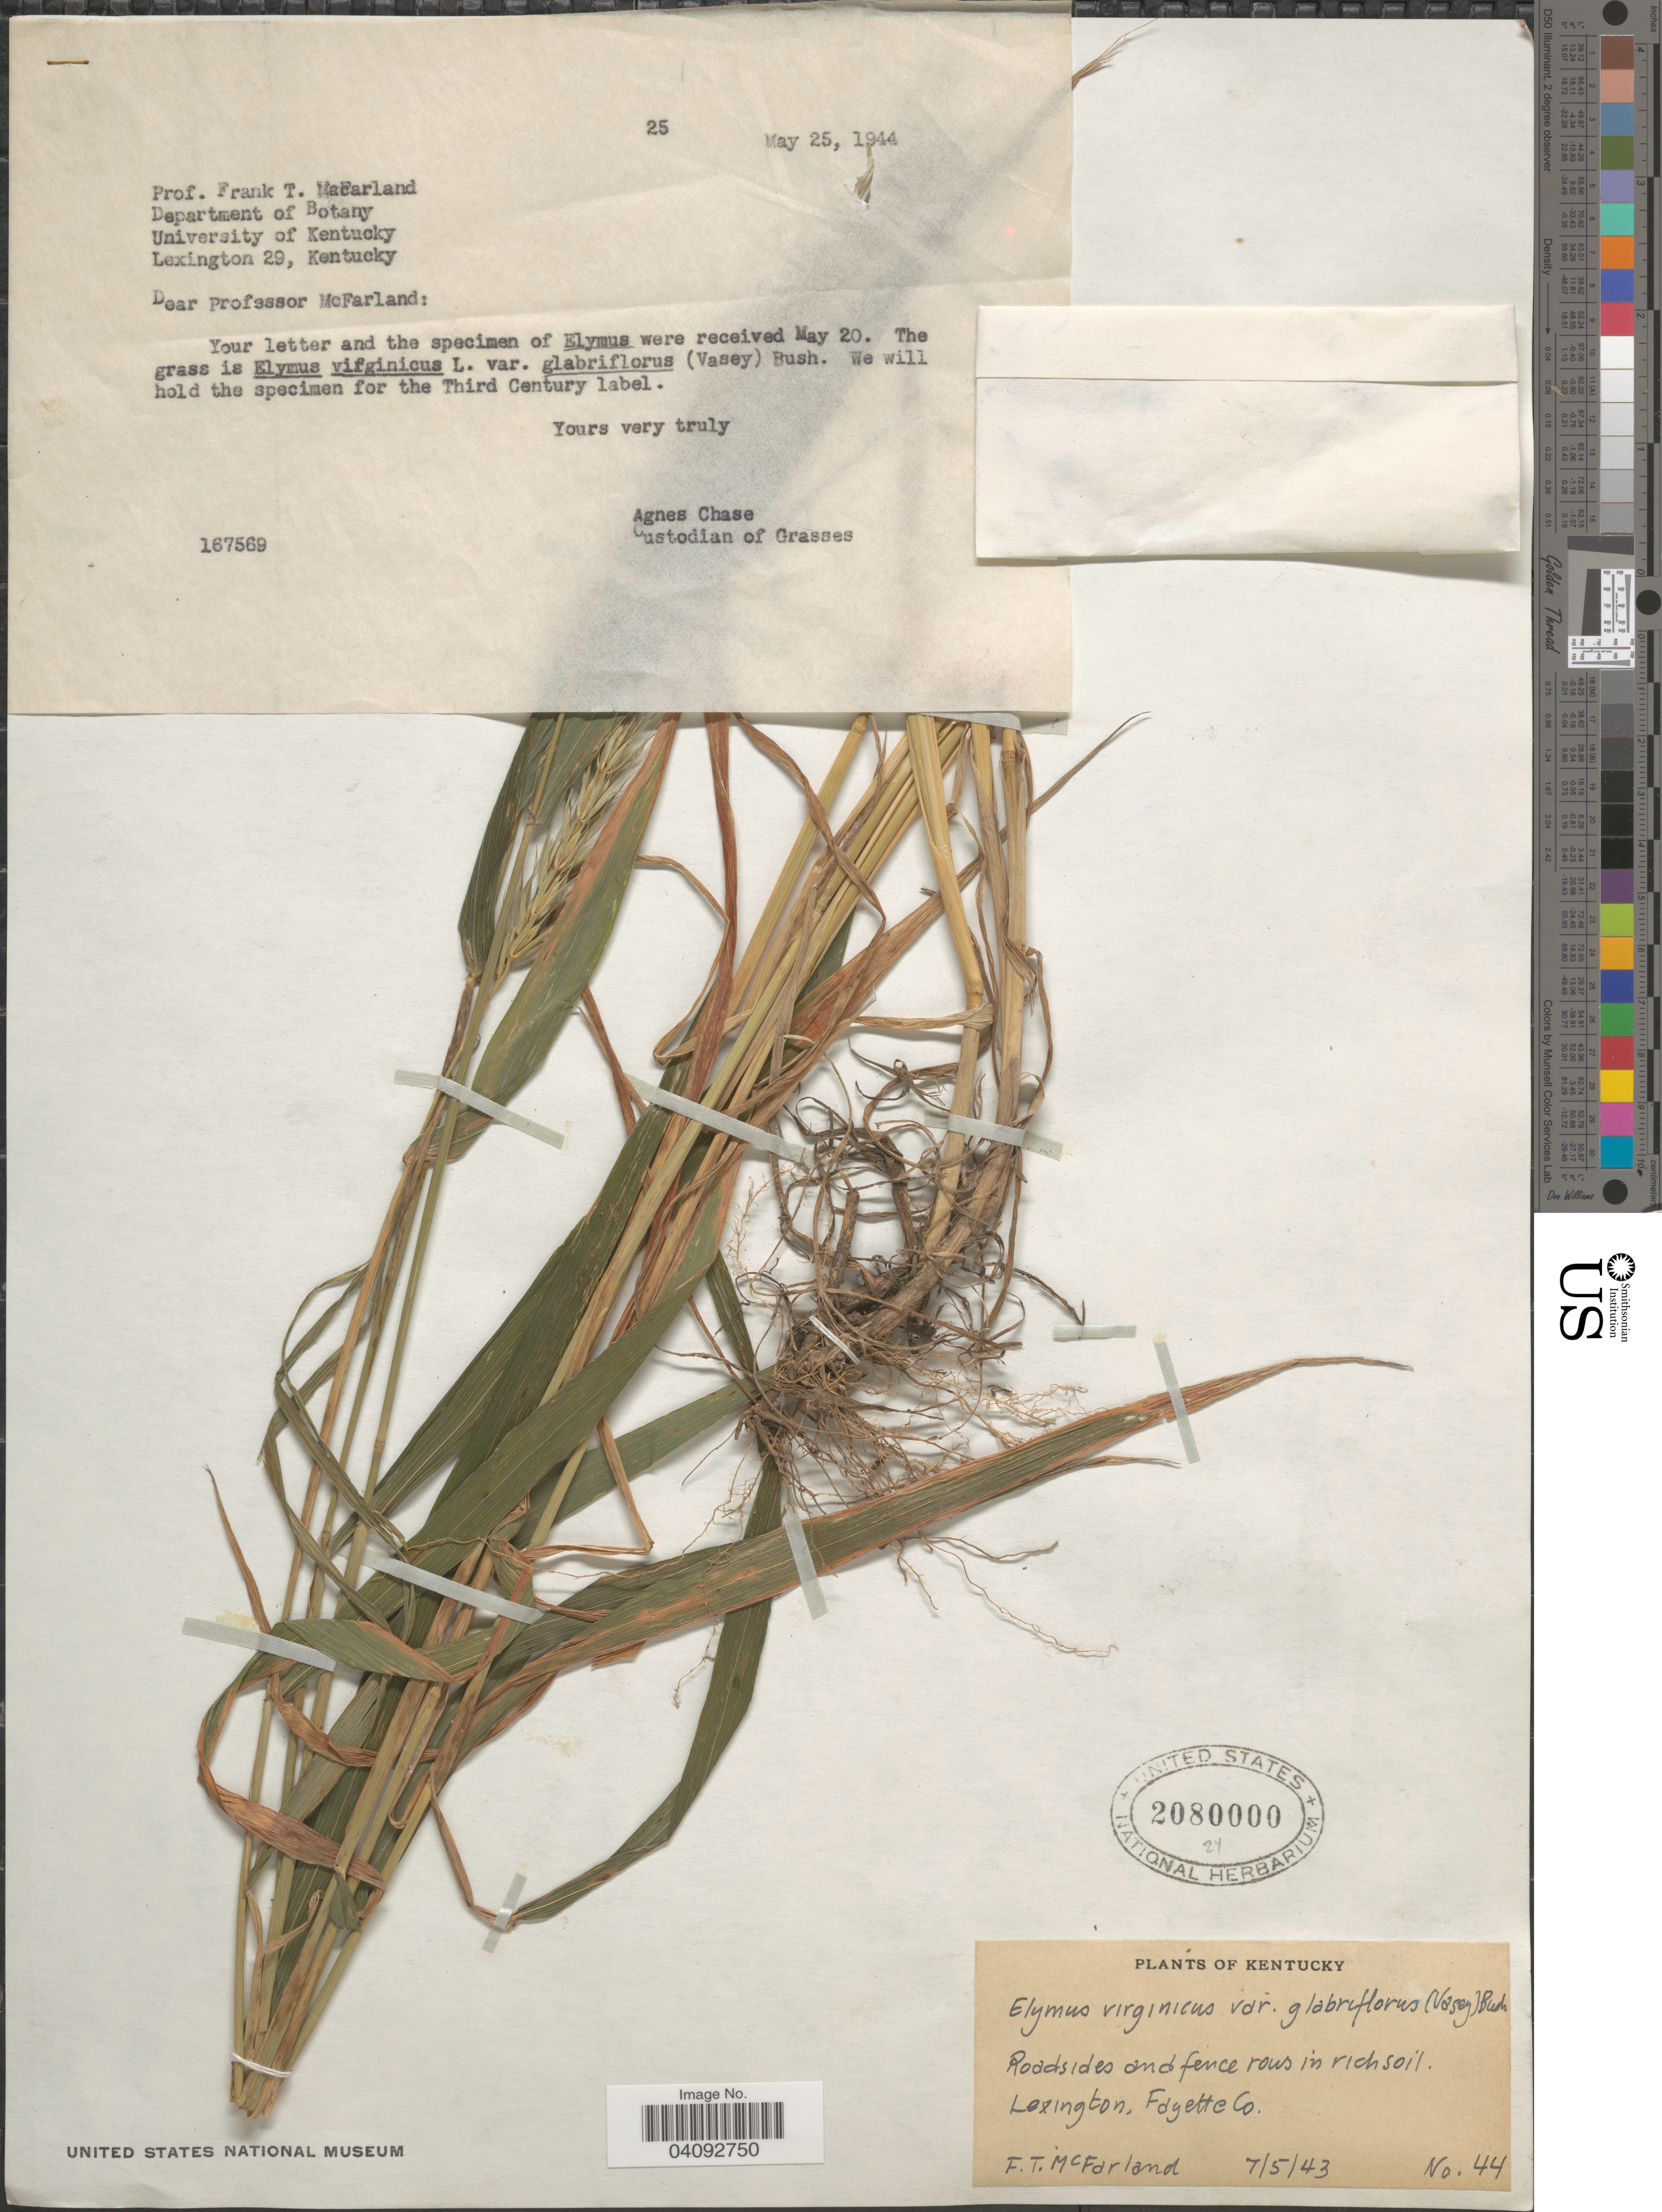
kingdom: Plantae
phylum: Tracheophyta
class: Liliopsida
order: Poales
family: Poaceae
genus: Elymus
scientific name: Elymus glabriflorus var. glabriflorus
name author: (Vasey ex L.H. Dewey) Scribn. & C.R. Ball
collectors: F. McFarland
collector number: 44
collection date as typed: Transcribed d/m/y: 5/7/43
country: United States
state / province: Kentucky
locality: Roadsides and fence rous in rich soil. Lexington, Fayette Co.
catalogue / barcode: US 2080000